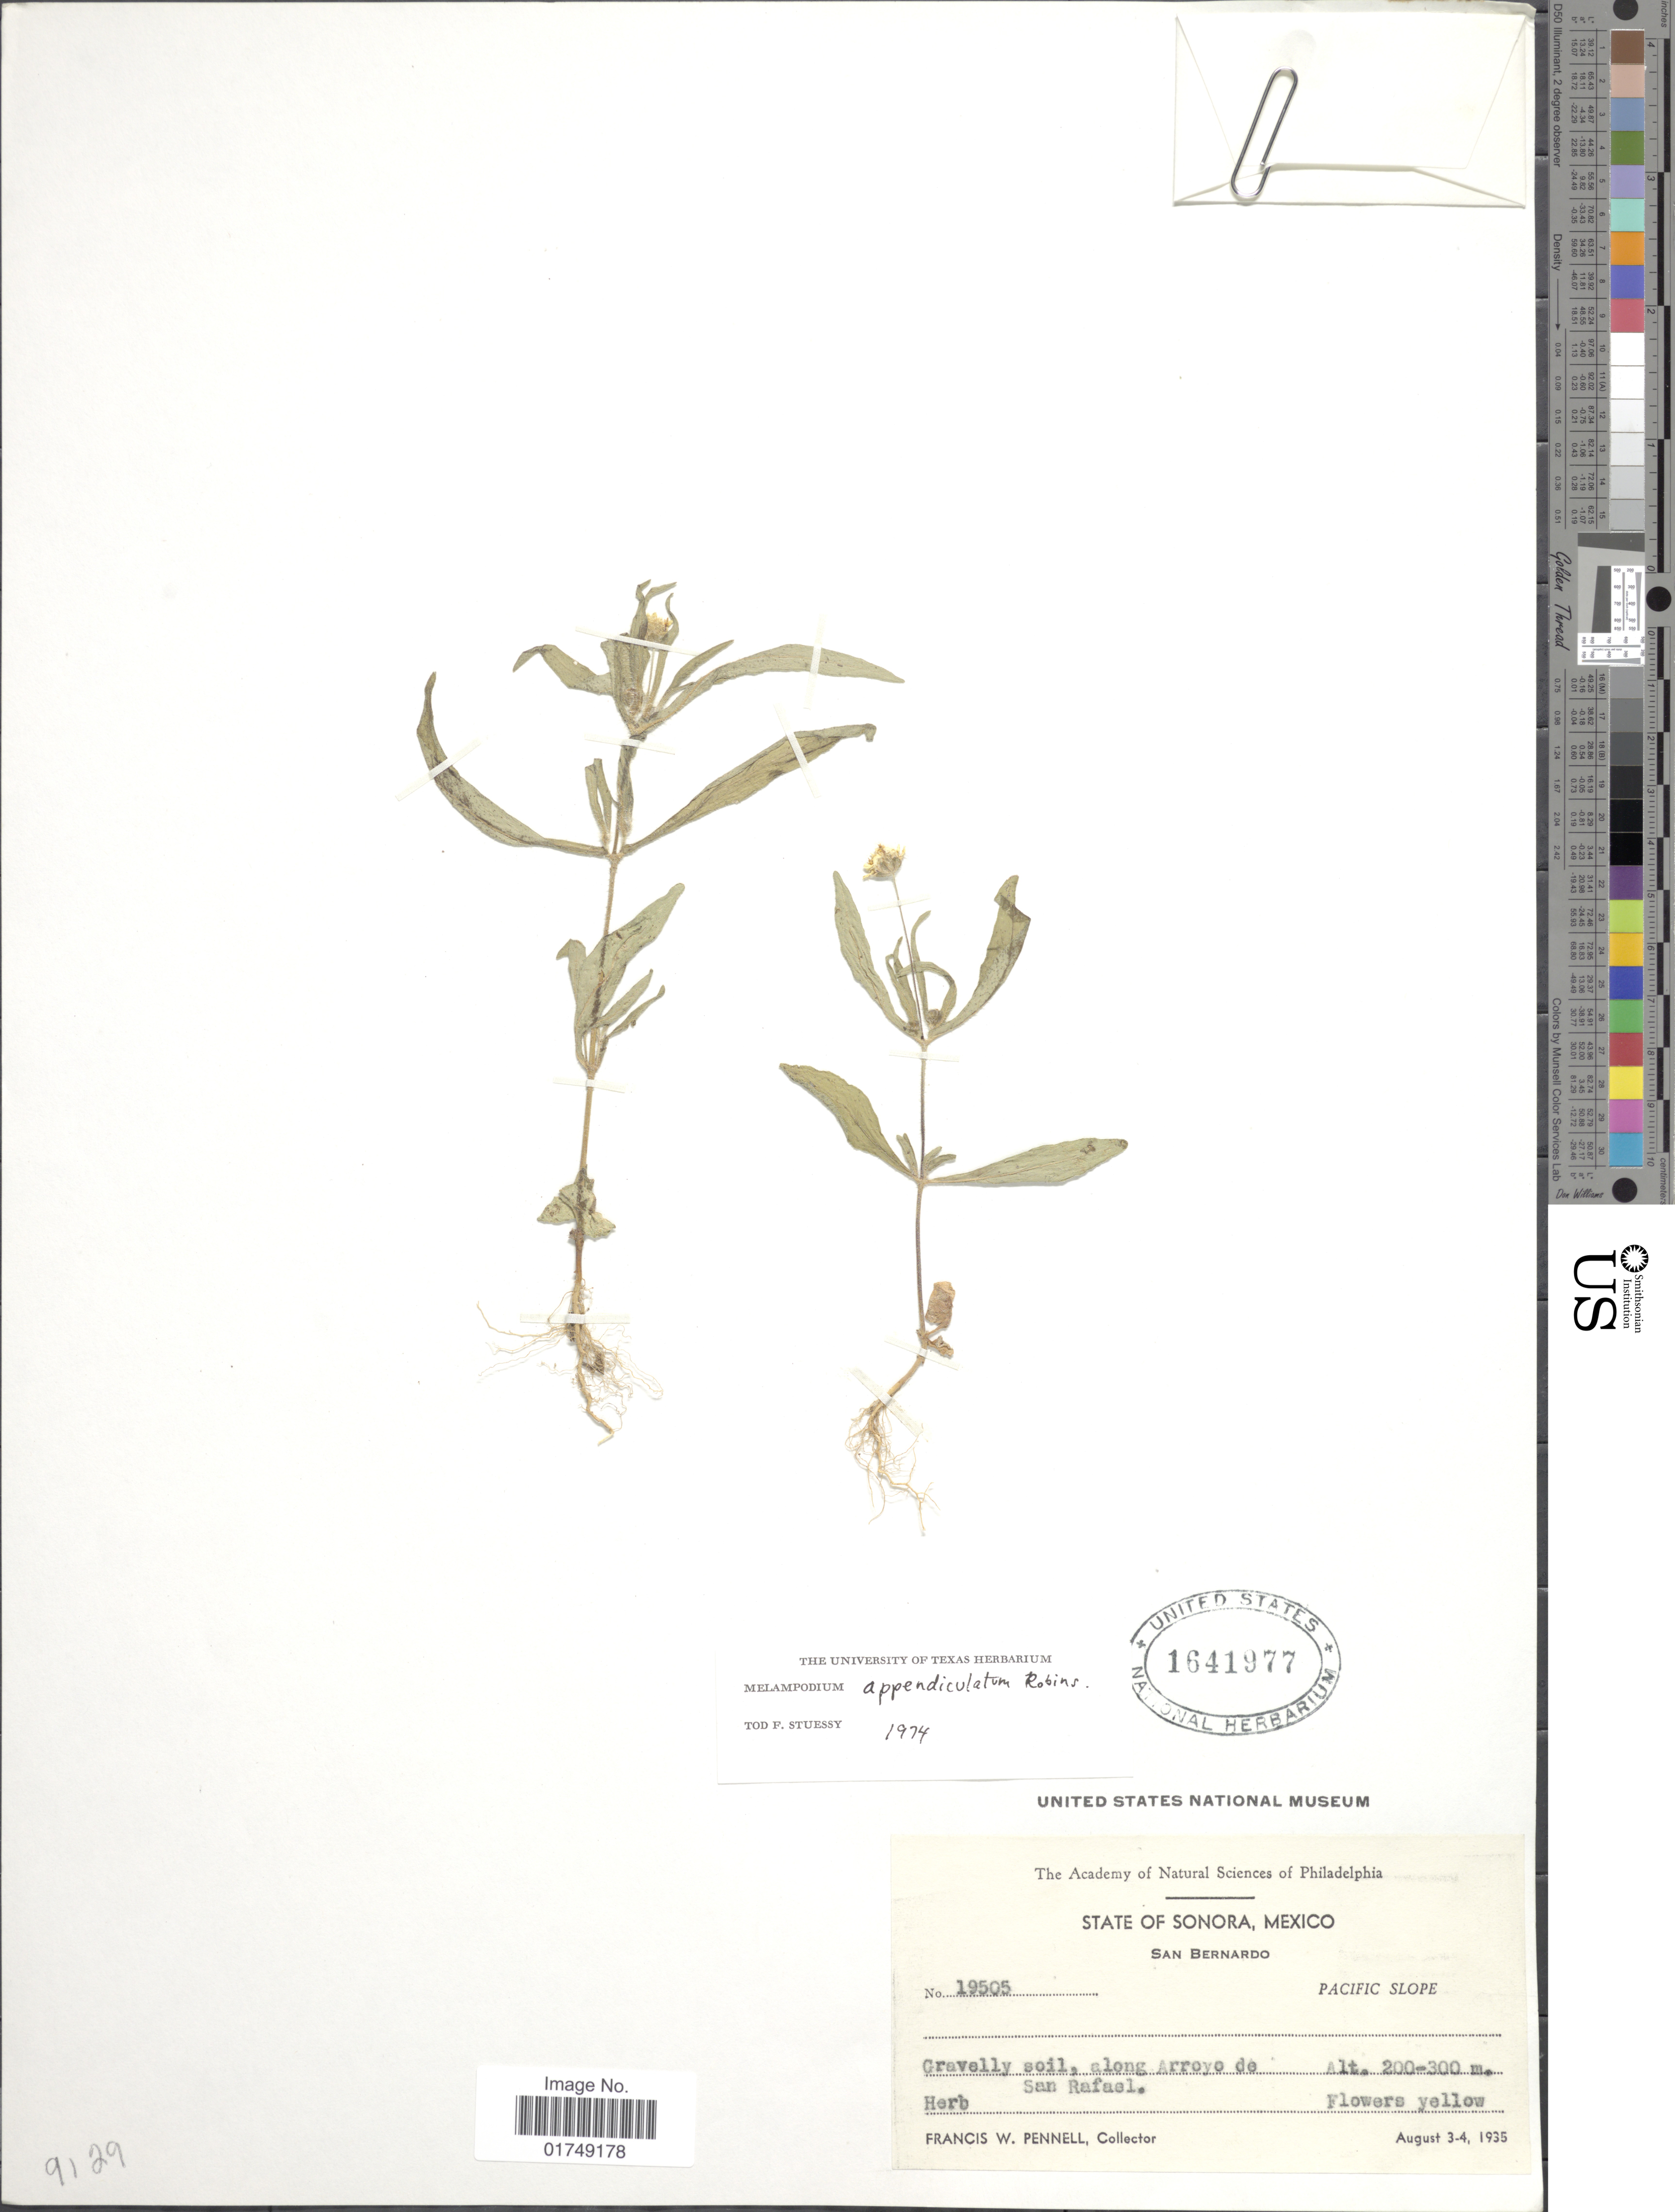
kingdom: Plantae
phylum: Tracheophyta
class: Magnoliopsida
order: Asterales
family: Asteraceae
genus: Melampodium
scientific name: Melampodium appendiculatum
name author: B.L. Rob.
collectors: F. W. Pennell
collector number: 19505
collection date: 1935-08-03/1935-08-04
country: Mexico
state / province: Sonora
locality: San Bernardo, Pacific Slope, along Arroyo de San Rafael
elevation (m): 200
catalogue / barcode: US 1641977